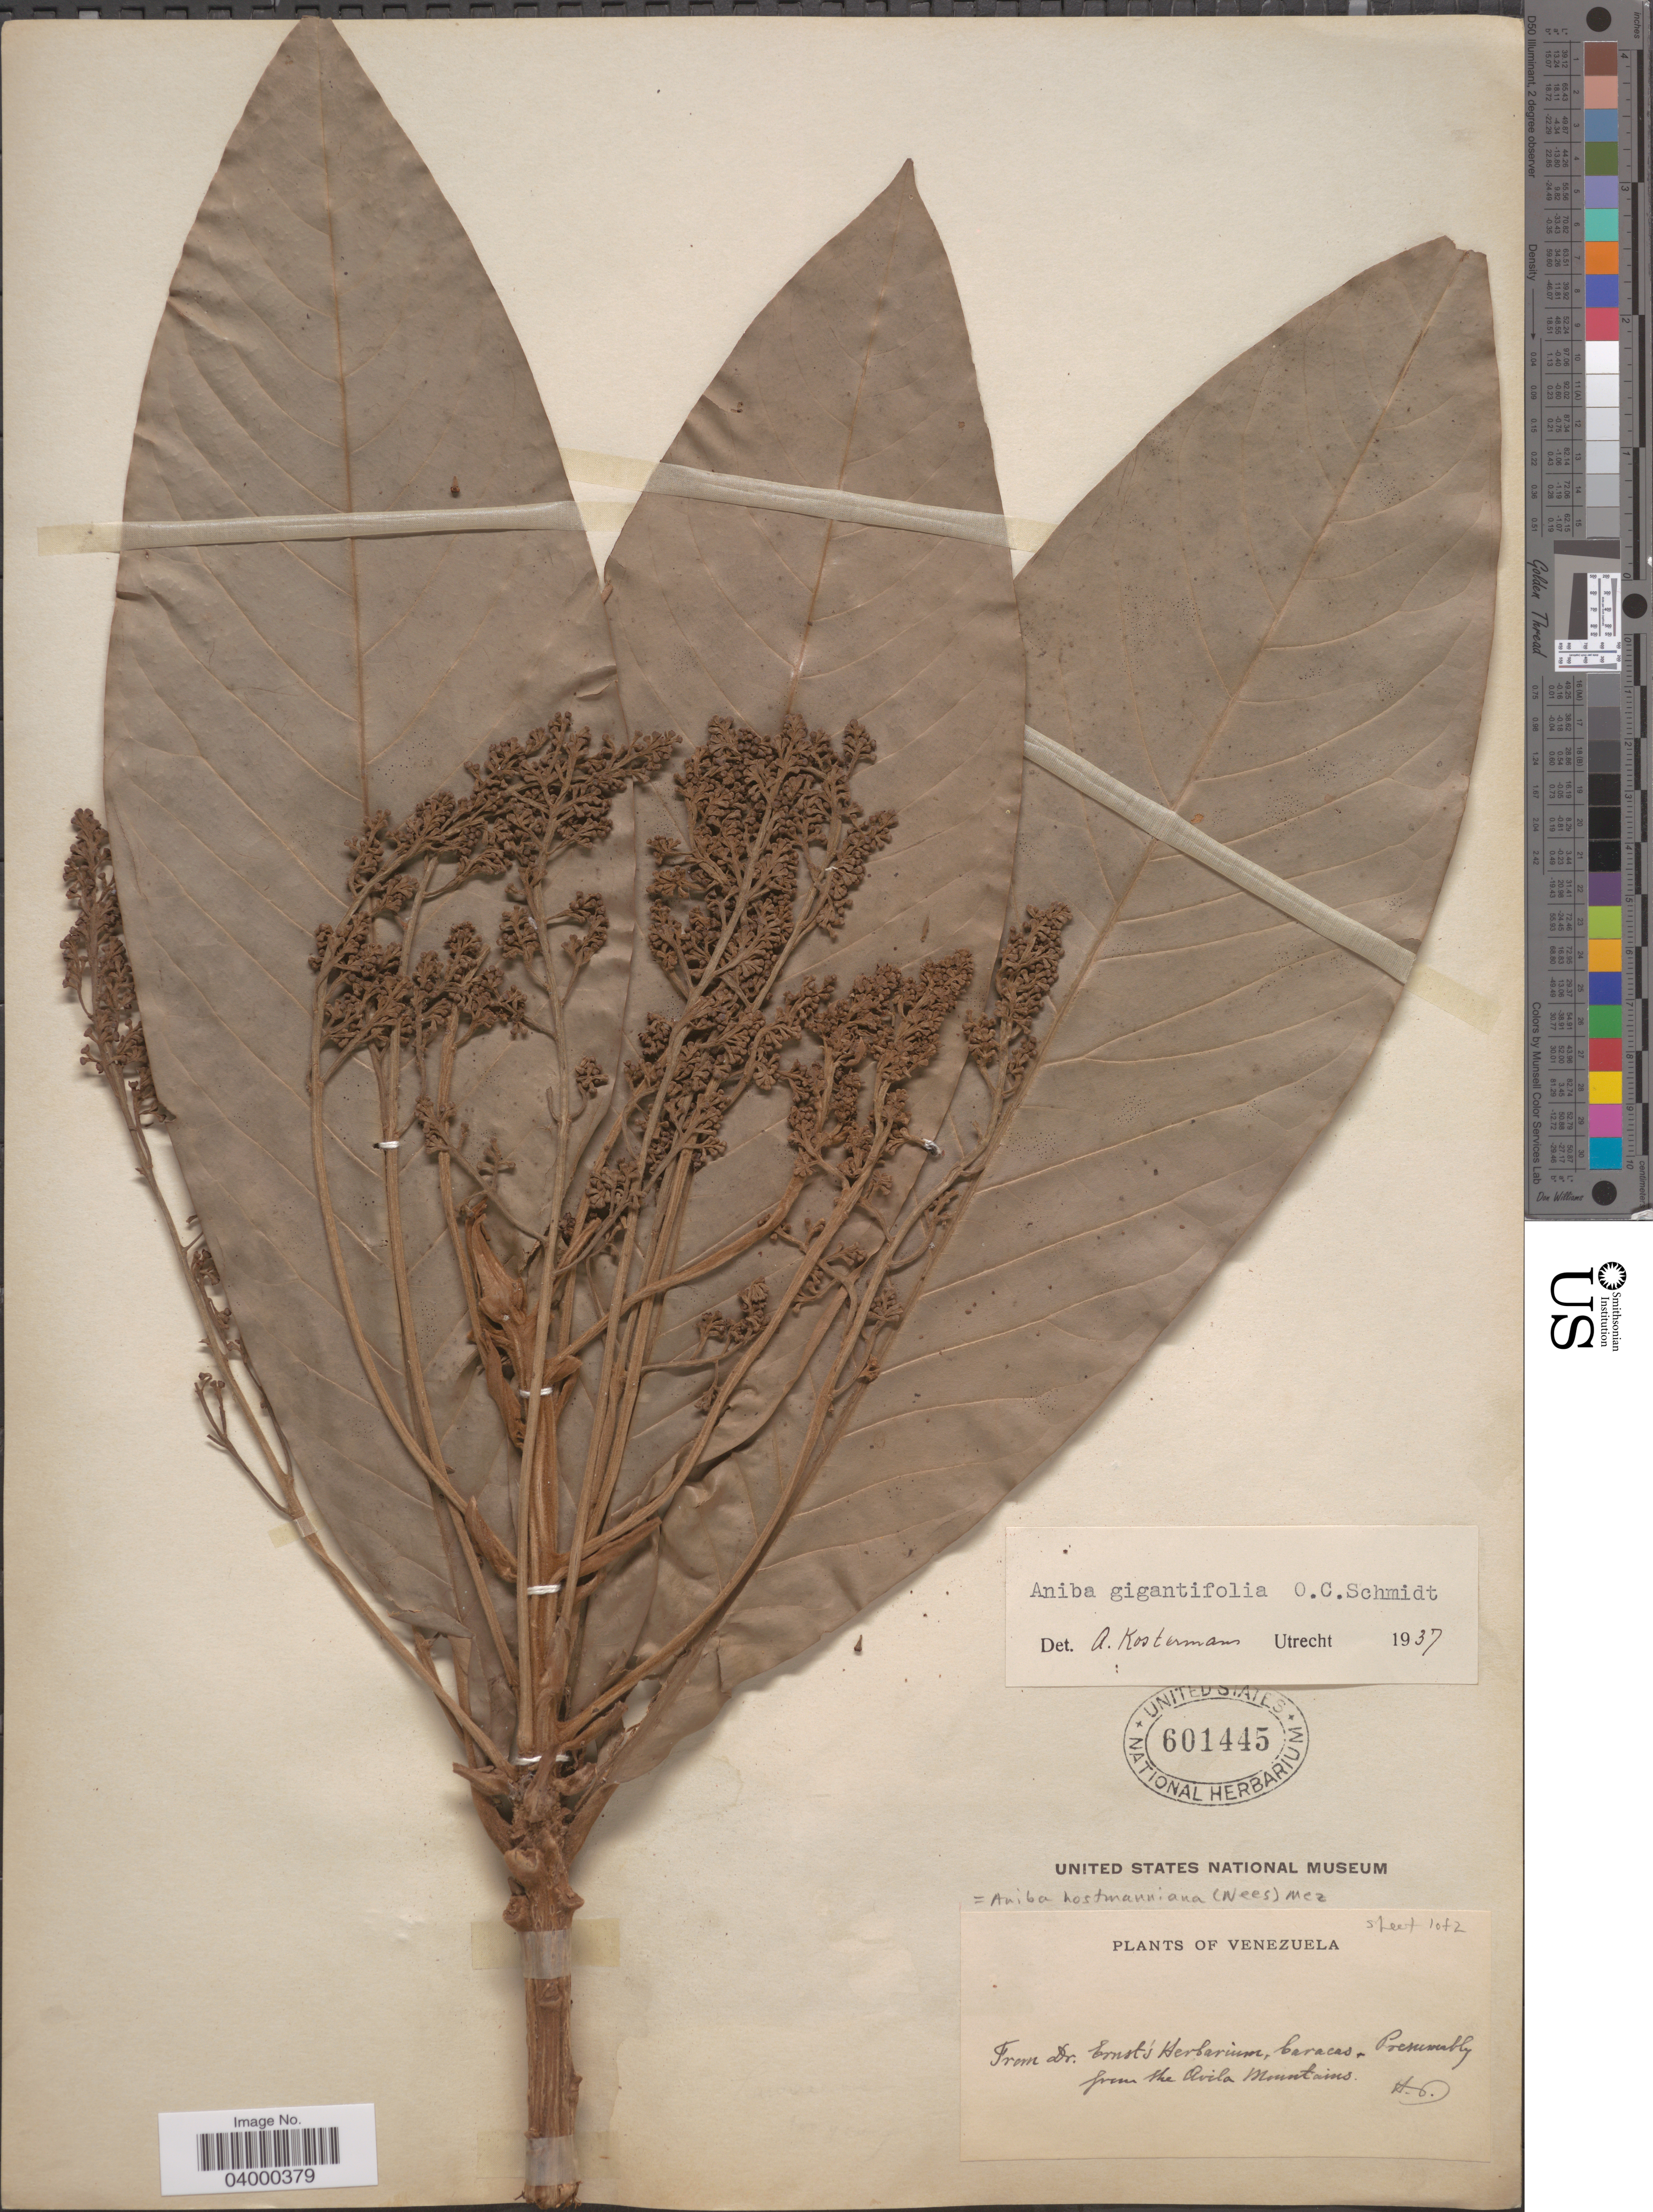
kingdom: Plantae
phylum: Tracheophyta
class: Magnoliopsida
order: Laurales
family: Lauraceae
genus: Aniba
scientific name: Aniba hostmanniana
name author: (Nees) Mez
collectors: e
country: Venezuela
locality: The Avila Mountains.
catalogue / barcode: US 601445